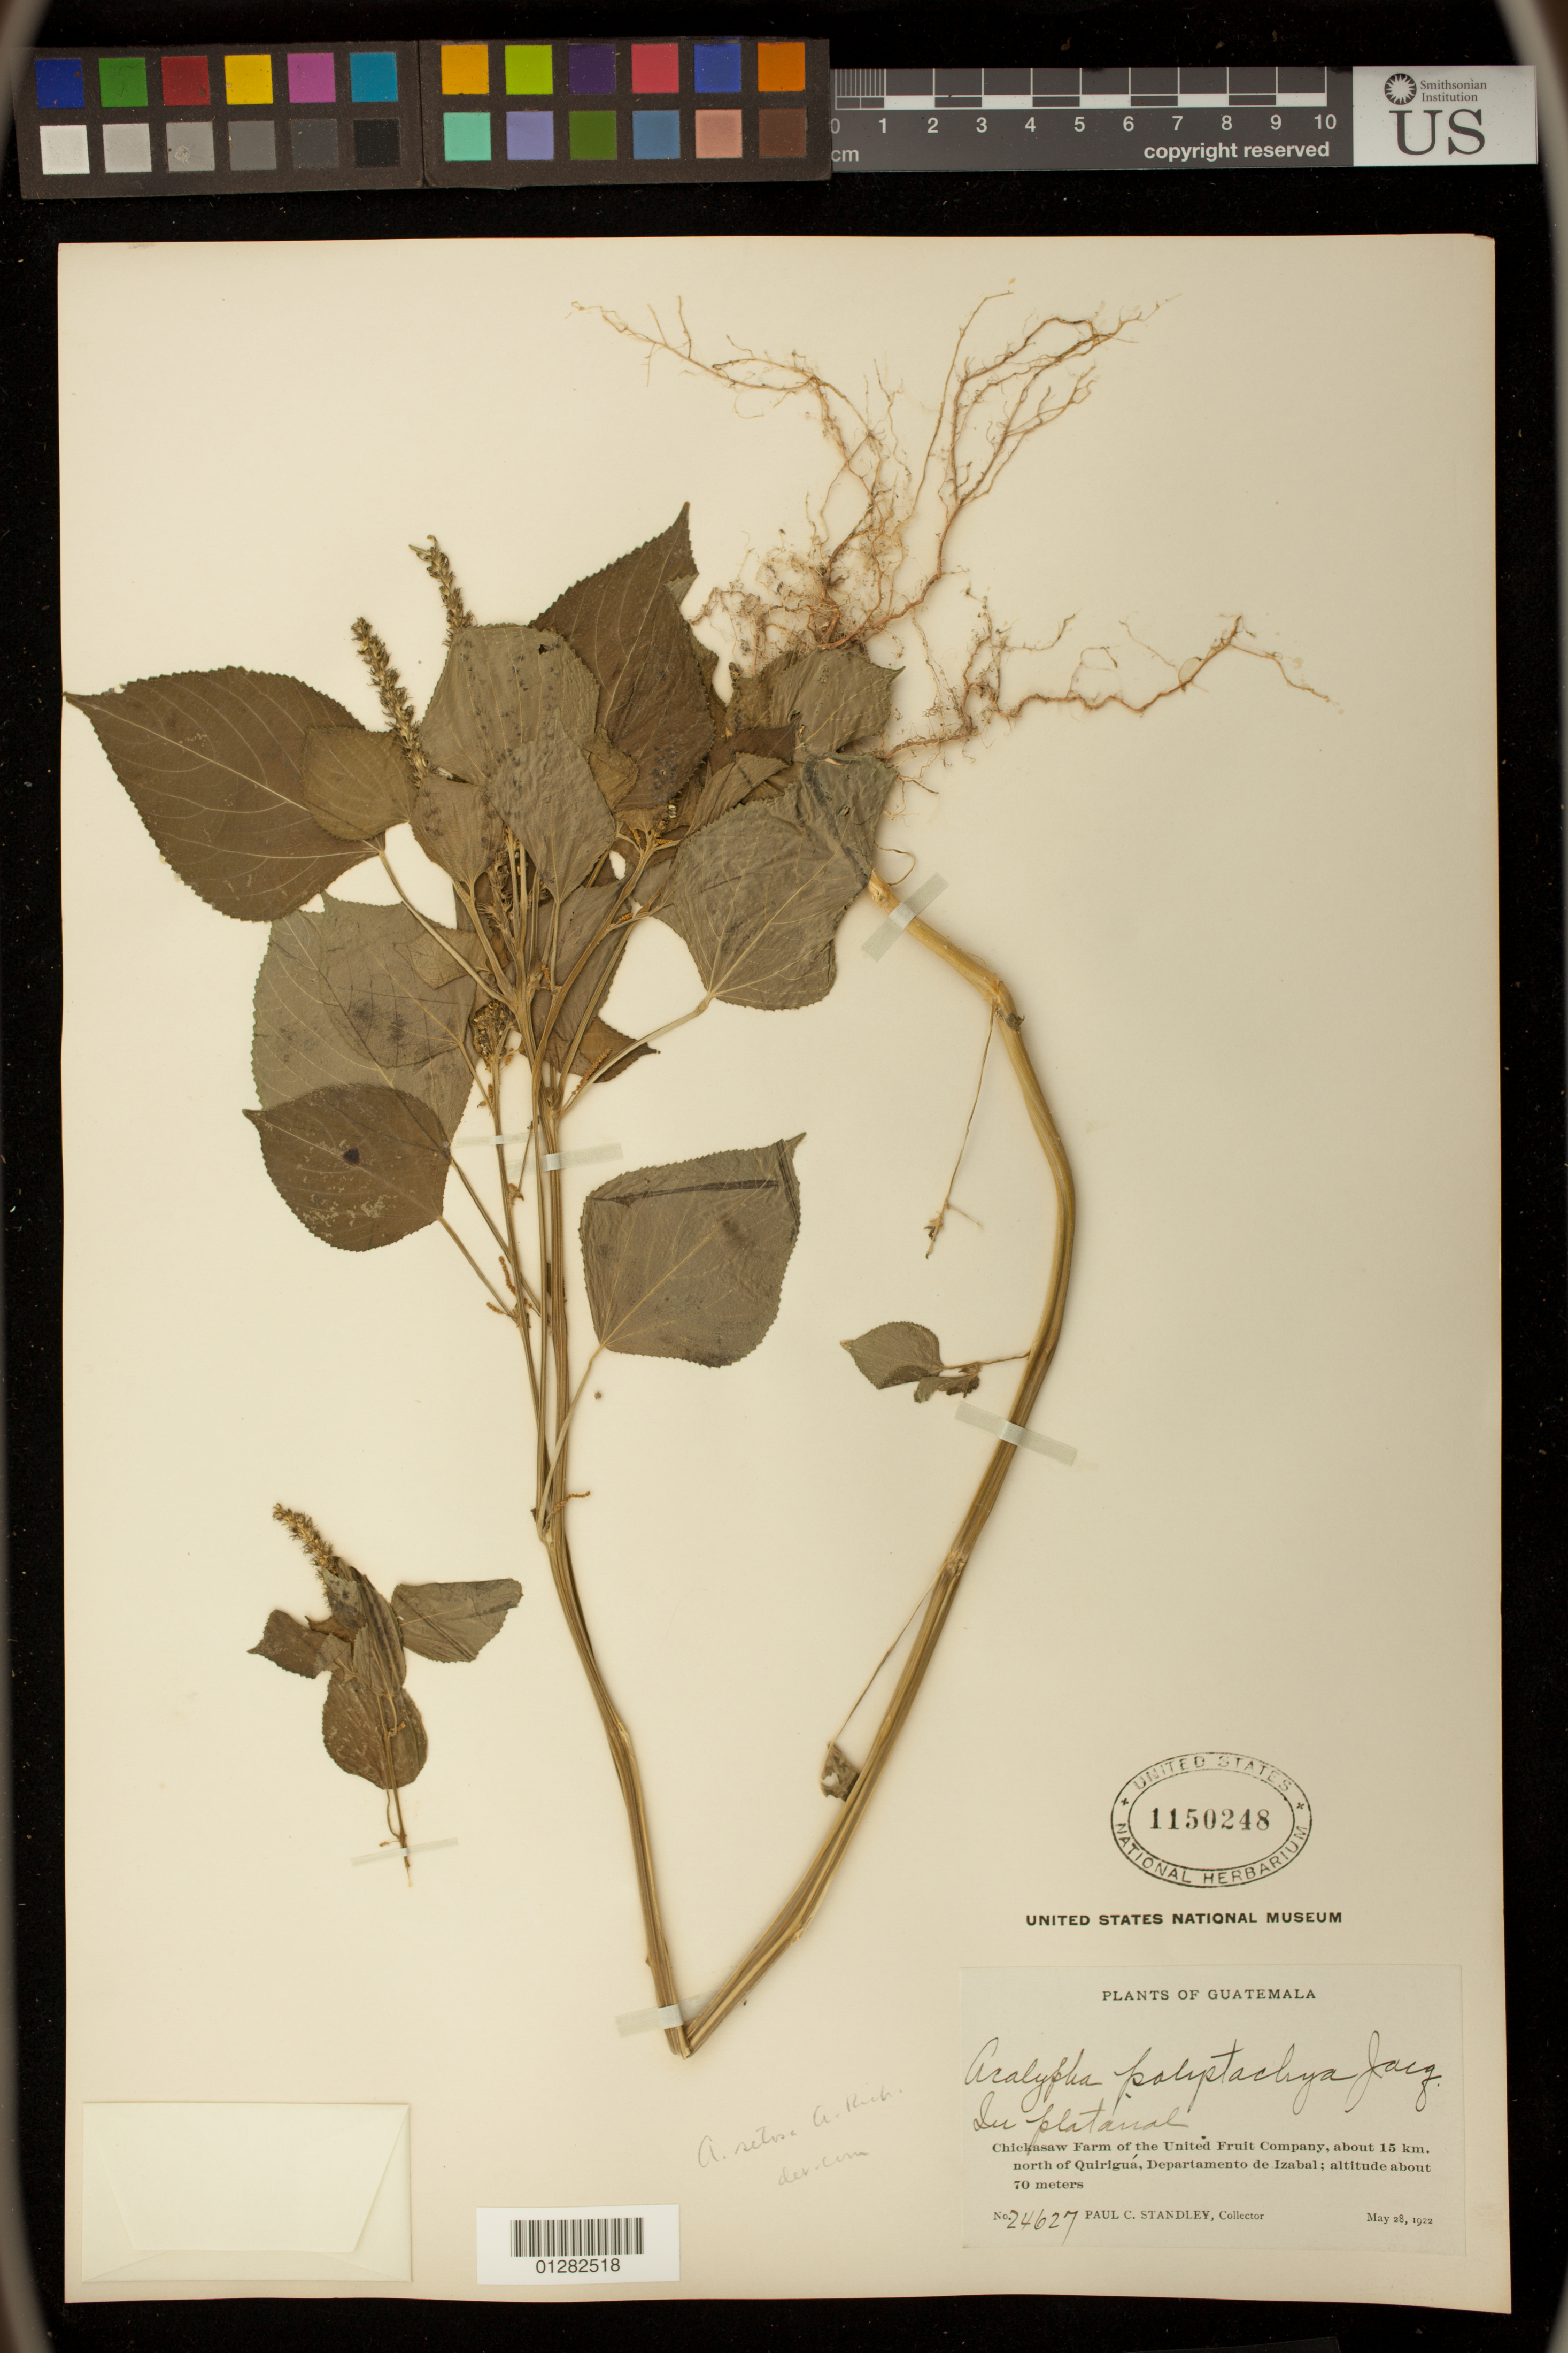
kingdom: Plantae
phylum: Tracheophyta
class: Magnoliopsida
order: Malpighiales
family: Euphorbiaceae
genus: Acalypha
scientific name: Acalypha setosa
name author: A. Rich.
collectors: A. R. Molina & A. Molina R.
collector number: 24627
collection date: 1922-05-28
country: Guatemala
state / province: Izabal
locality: Chickasaw Farm of the United Fruit Company, about 15 km. north of Quirigua.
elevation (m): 70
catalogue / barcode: US 1150248